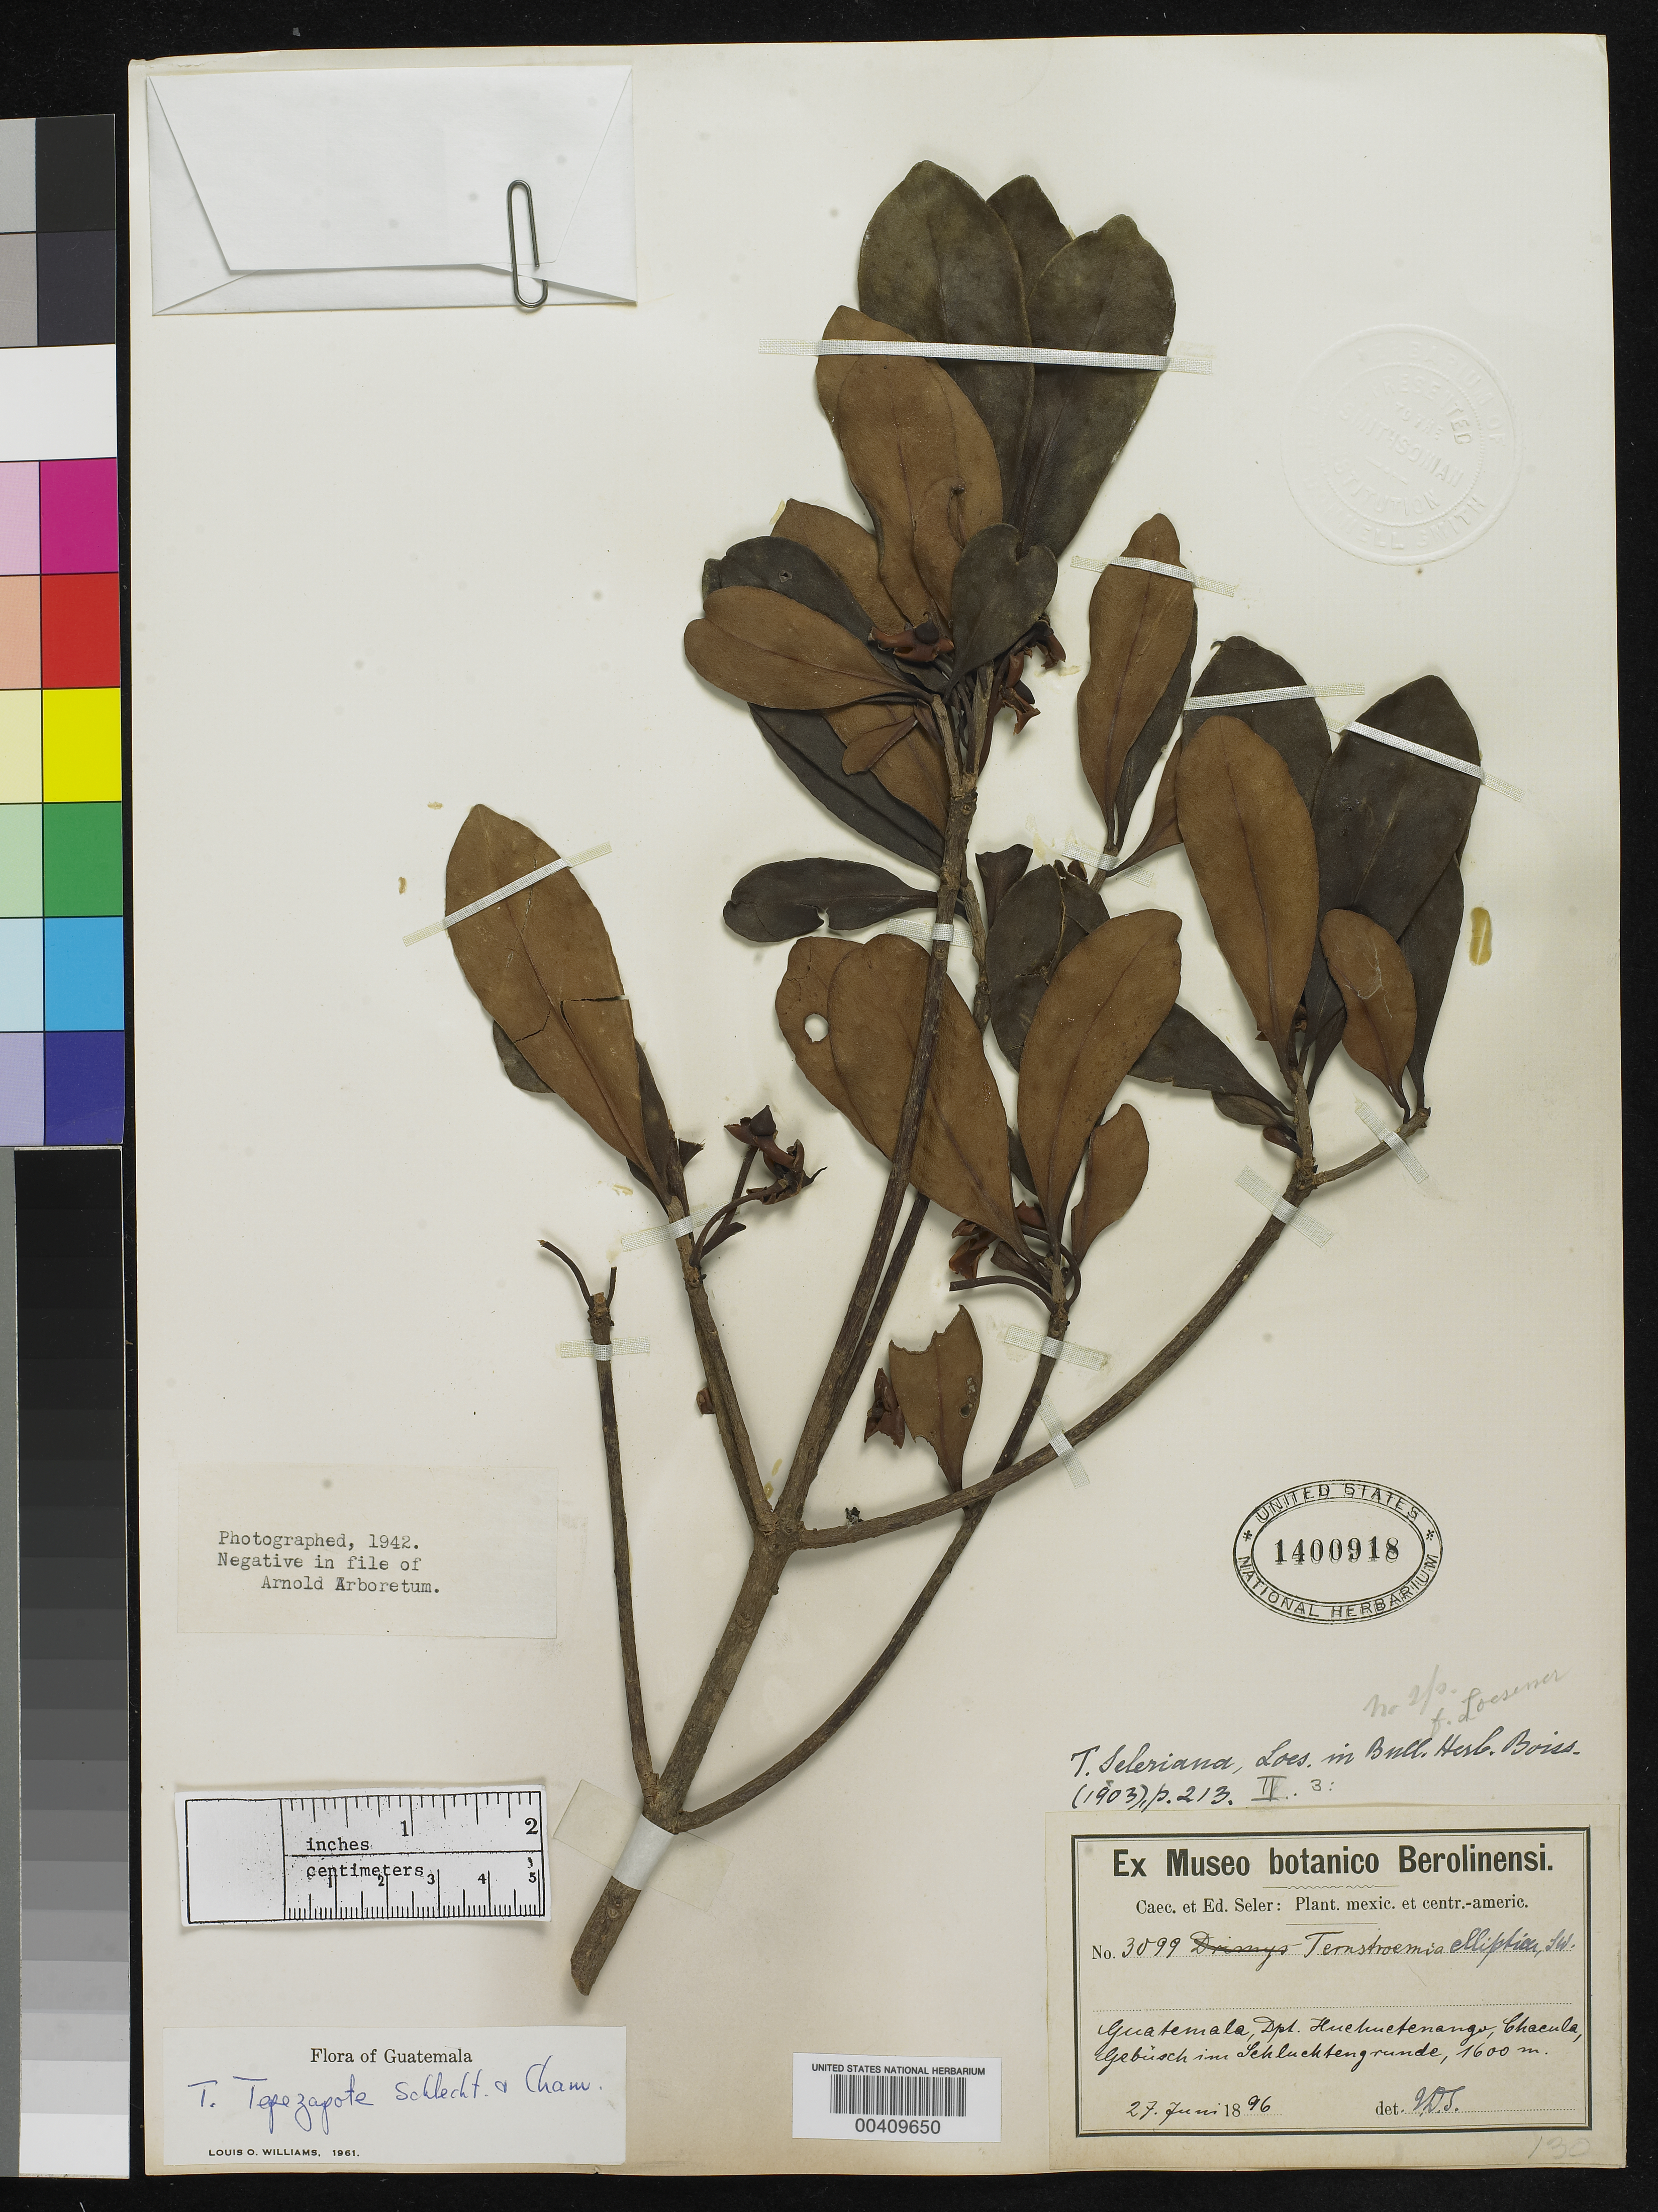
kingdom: Plantae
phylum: Tracheophyta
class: Magnoliopsida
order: Ericales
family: Pentaphylacaceae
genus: Ternstroemia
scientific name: Ternstroemia seleriana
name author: Loes.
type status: Isotype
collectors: E. Seler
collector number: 3099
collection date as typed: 27 Jun 1896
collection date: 1896-06-27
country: Guatemala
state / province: Huehuetenango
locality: Chacula.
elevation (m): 1600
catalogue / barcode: US 1400918